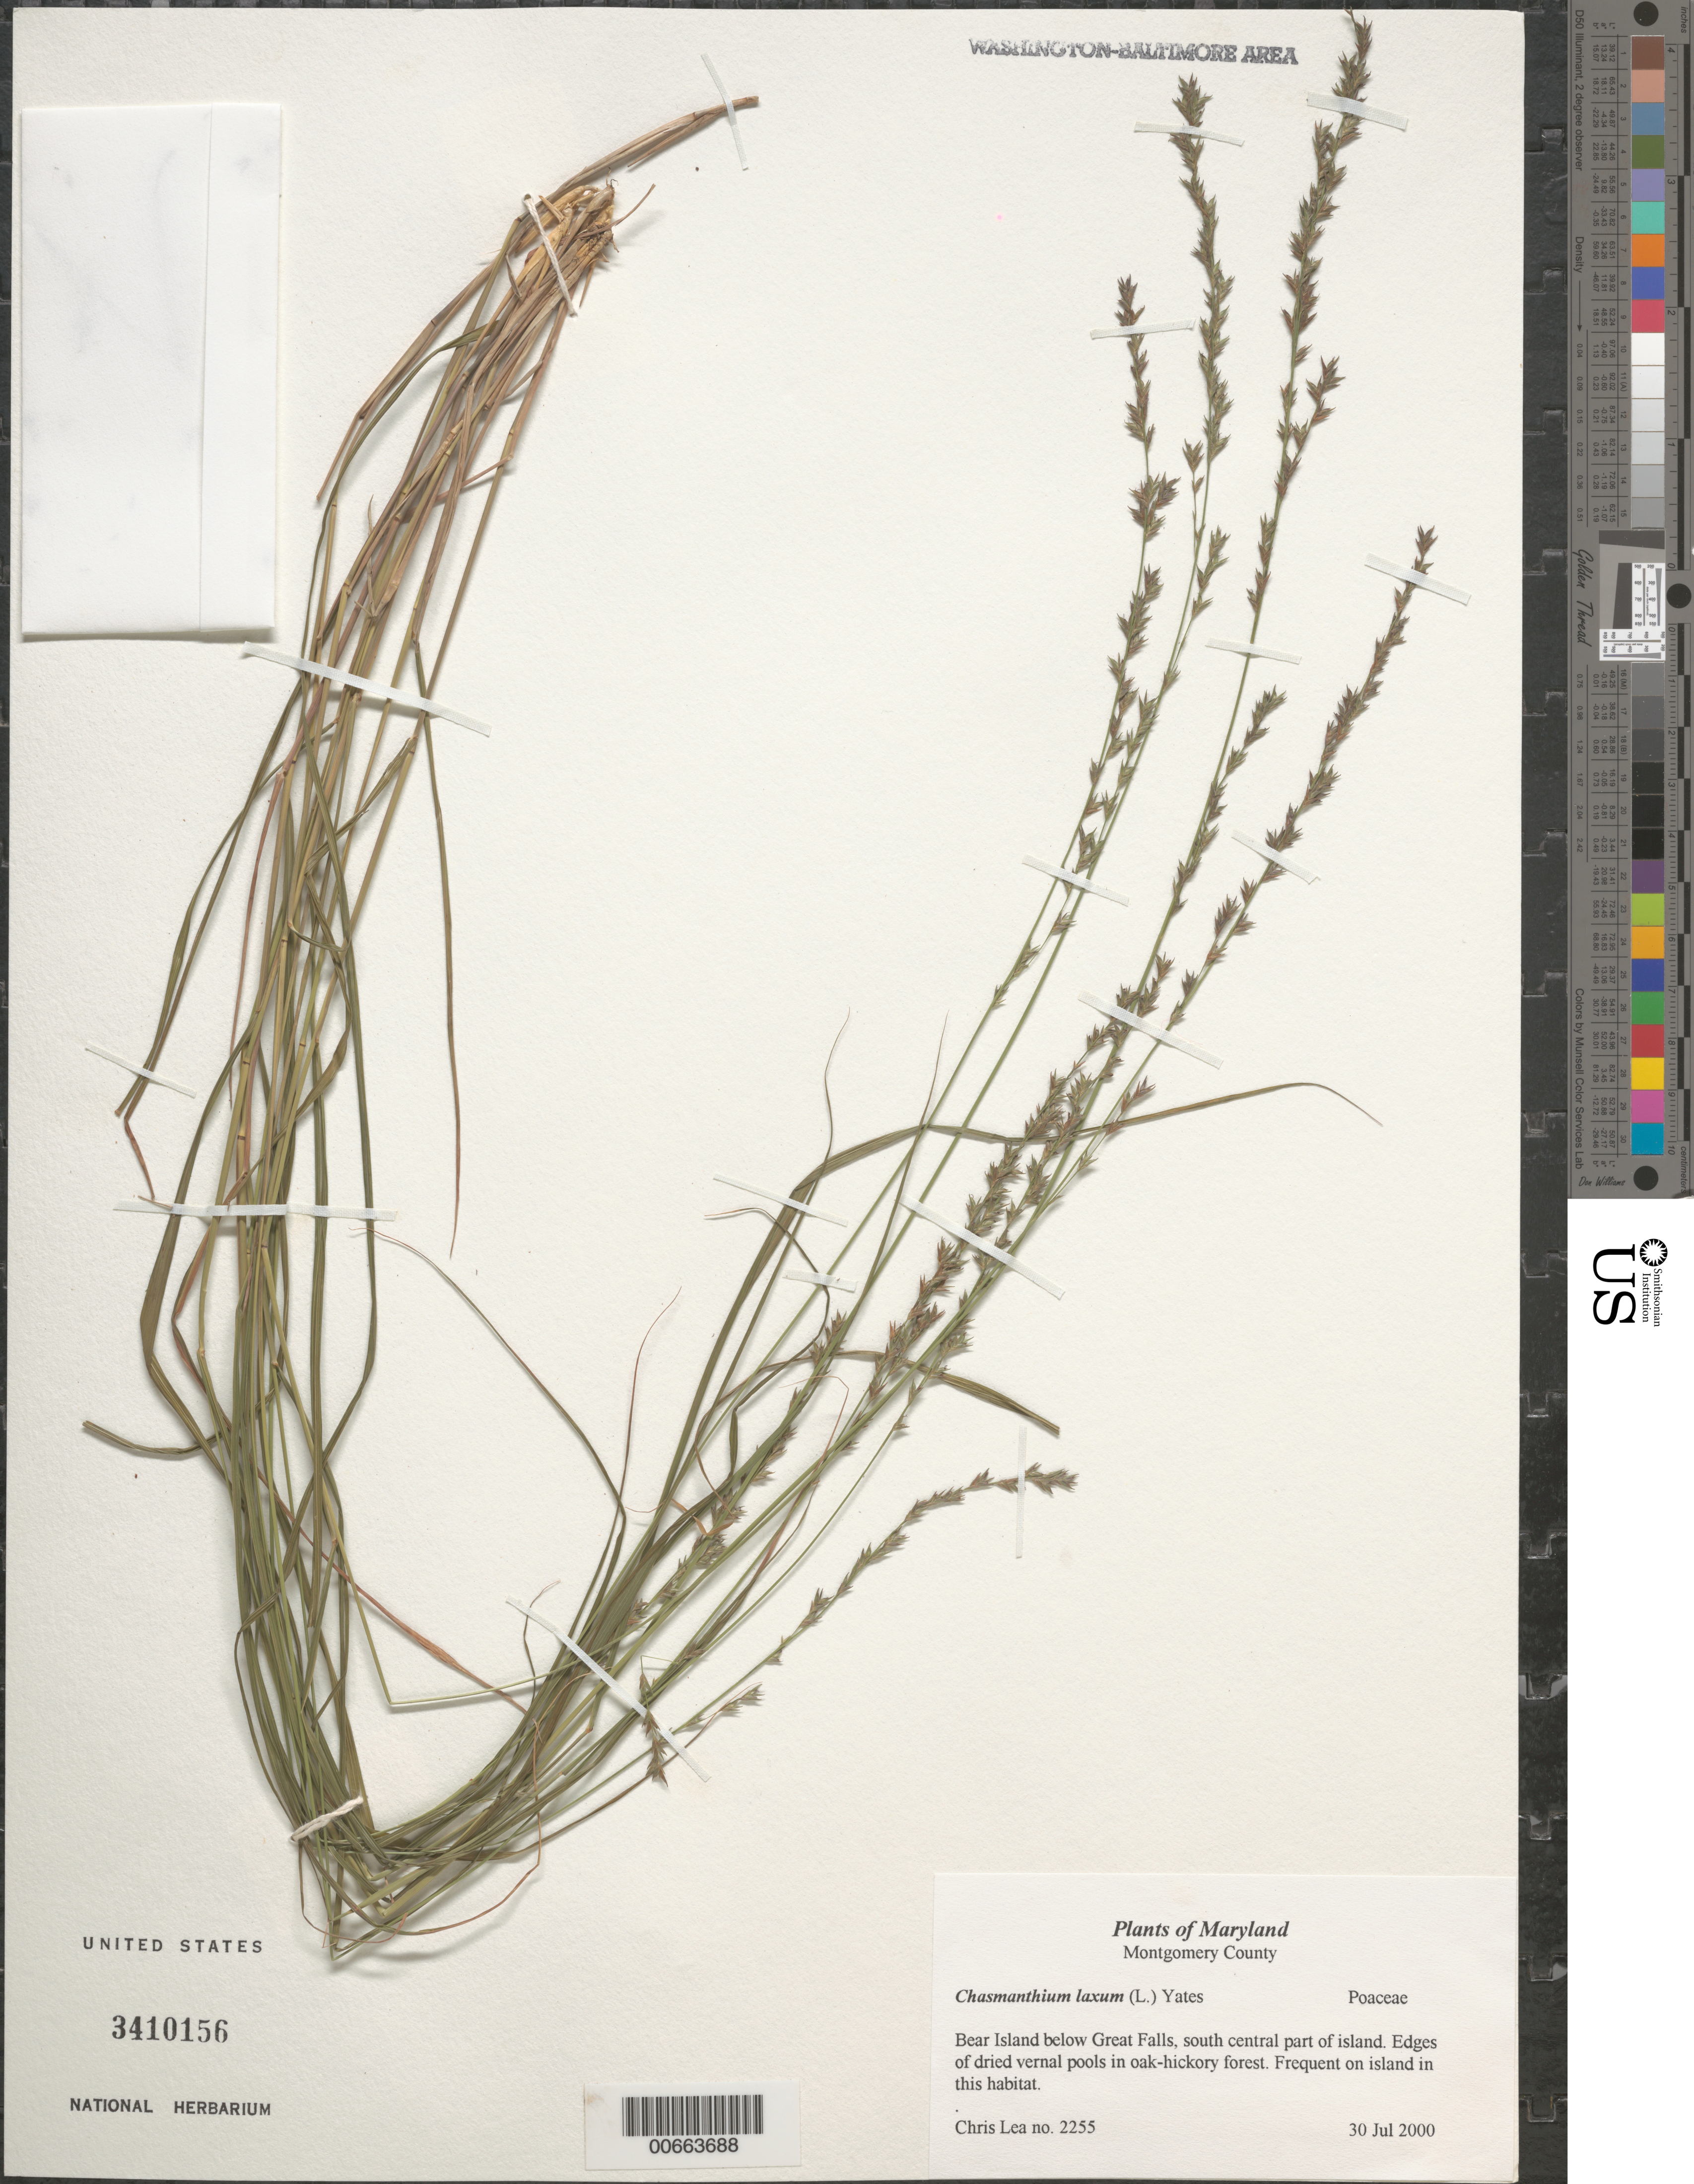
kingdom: Plantae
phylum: Tracheophyta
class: Liliopsida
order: Poales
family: Poaceae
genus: Chasmanthium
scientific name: Chasmanthium laxum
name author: (L.) H.O. Yates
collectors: C. Lea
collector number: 2255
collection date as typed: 30 Jul 2000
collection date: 2000-07-30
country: United States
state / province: Maryland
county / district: Montgomery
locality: Bear Island below Great Falls, south central part of island.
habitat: Edges of dried vernal pools in oak-hickory forest. Frequent on island in this habitat.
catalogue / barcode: US 3410156